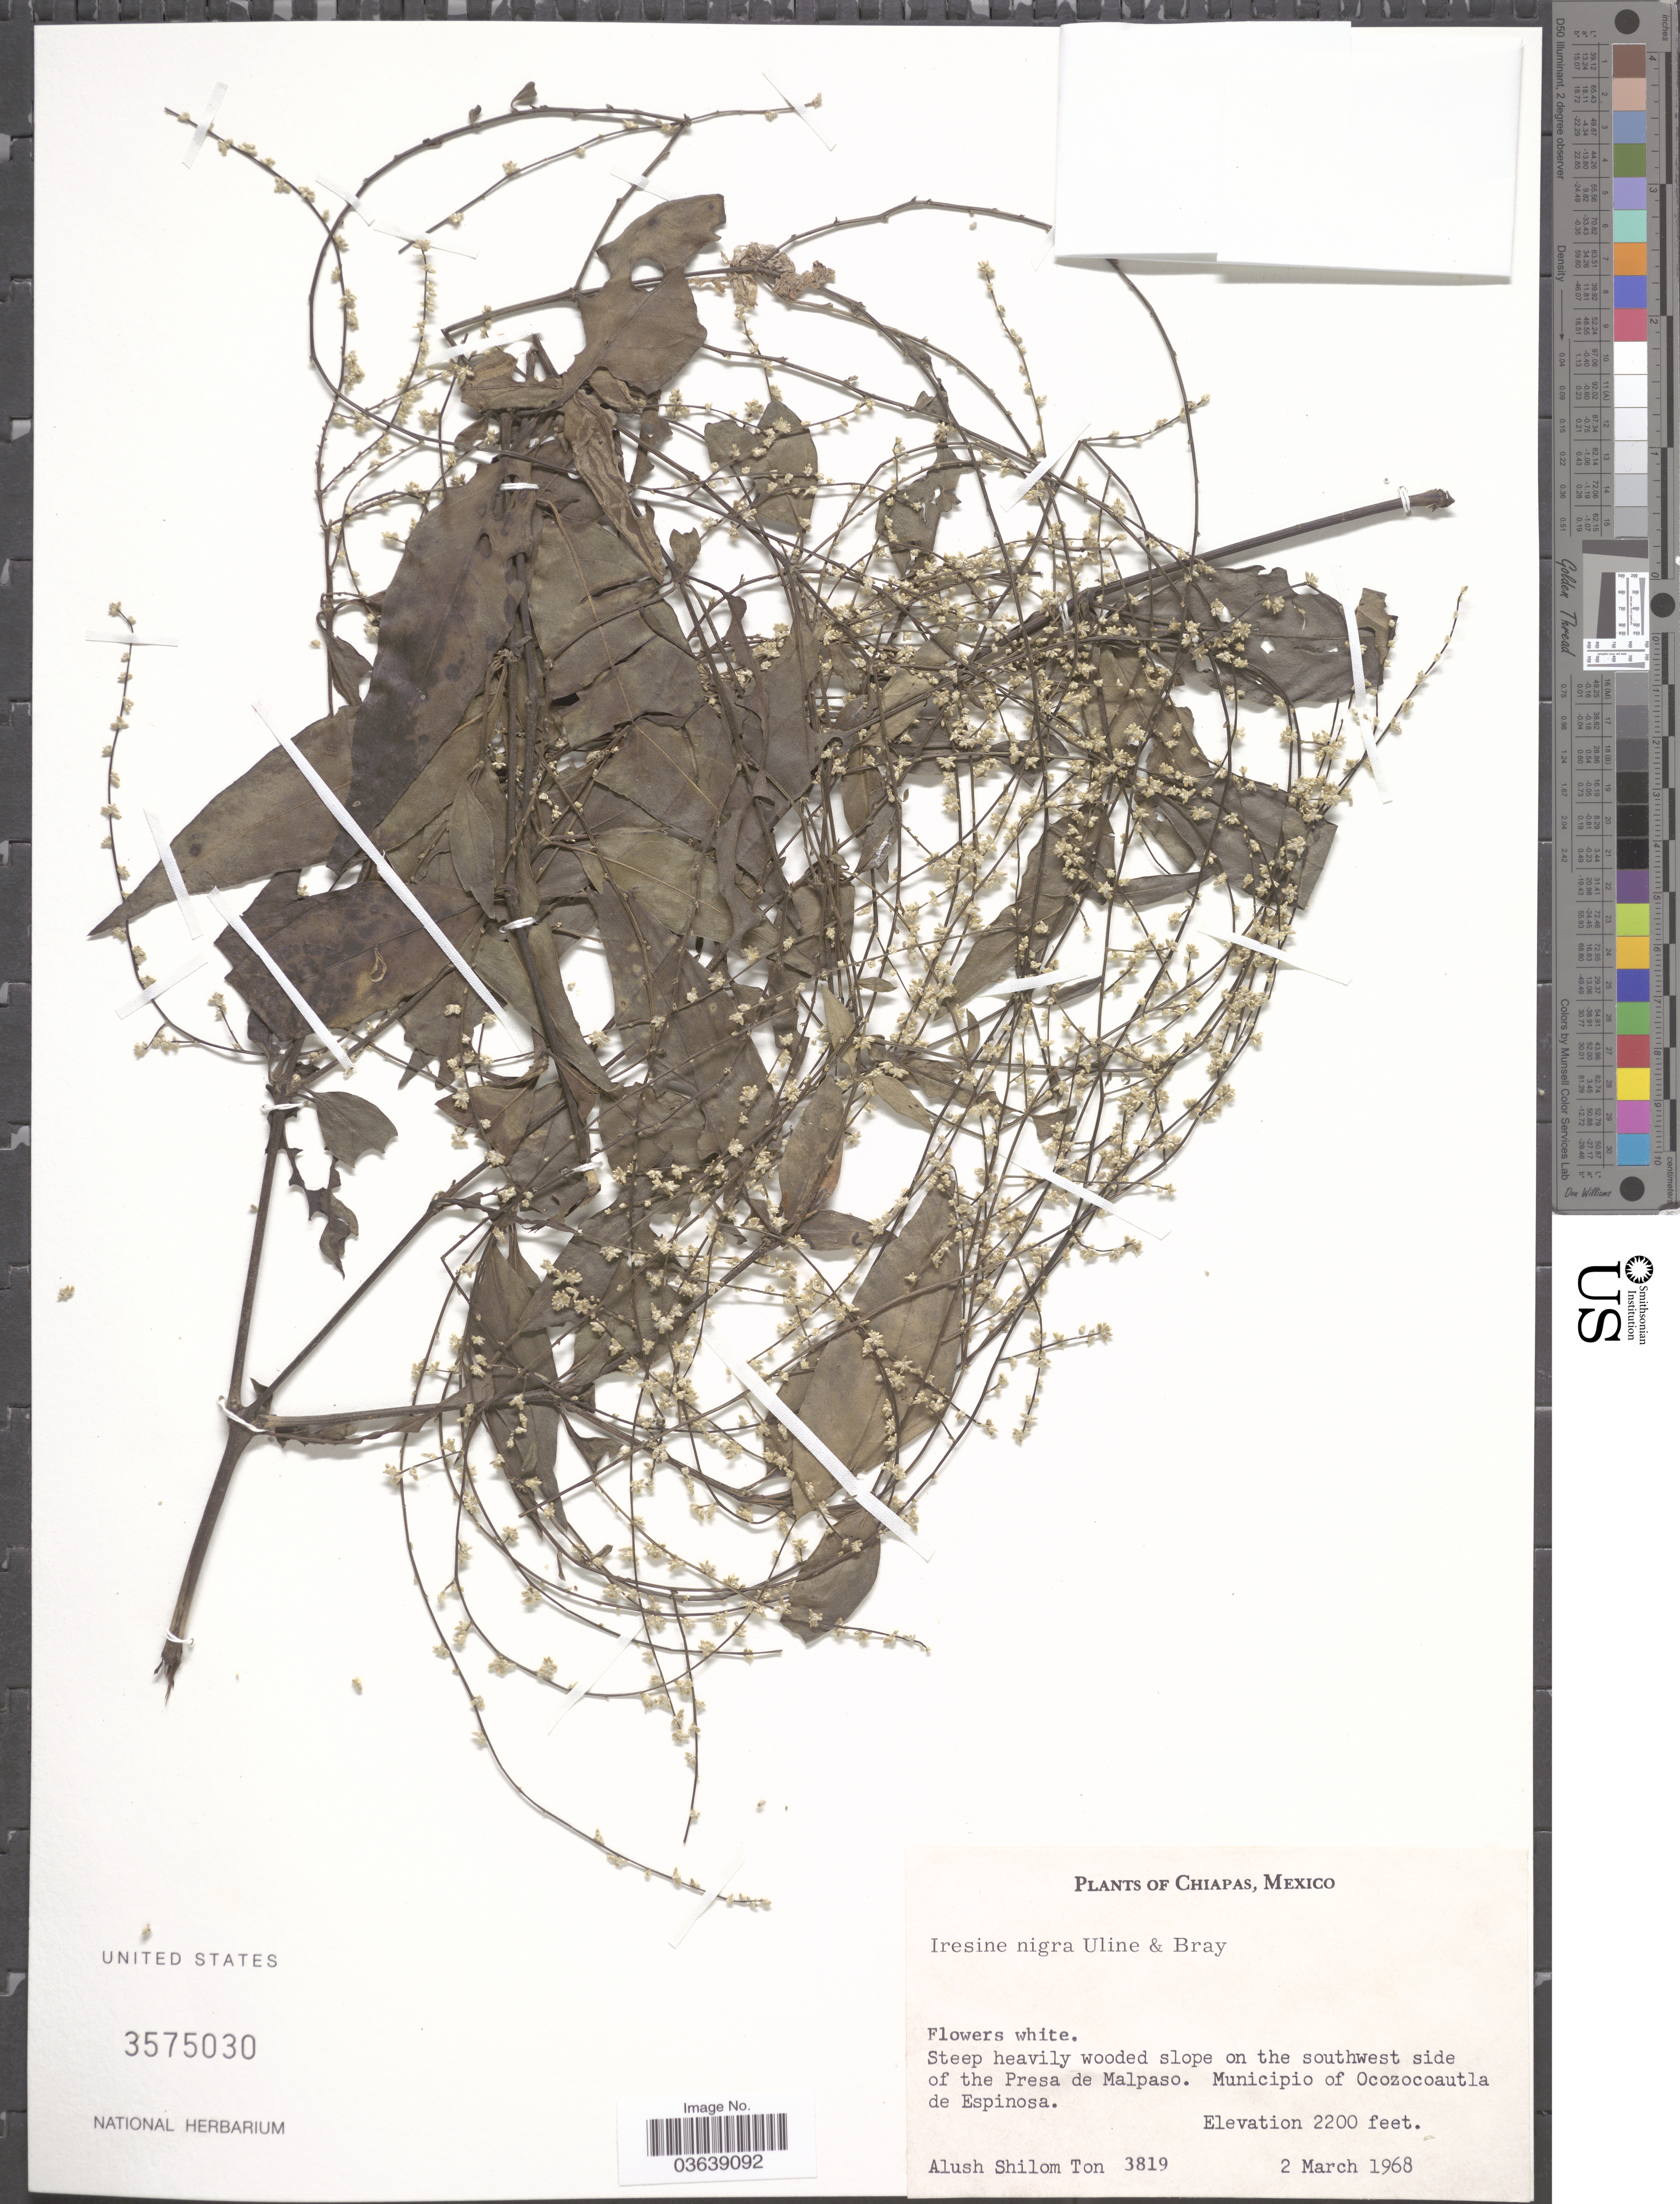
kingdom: Plantae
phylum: Tracheophyta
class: Magnoliopsida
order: Caryophyllales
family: Amaranthaceae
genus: Iresine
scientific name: Iresine nigra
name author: Uline & W.L. Bray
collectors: A. M. Ton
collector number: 3819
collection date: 1968-03-02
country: Mexico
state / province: Chiapas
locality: On the southwest side of the Presa de Malpaso. Municipio of Ocozocoautla de Espinosa.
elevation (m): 671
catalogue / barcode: US 3575030